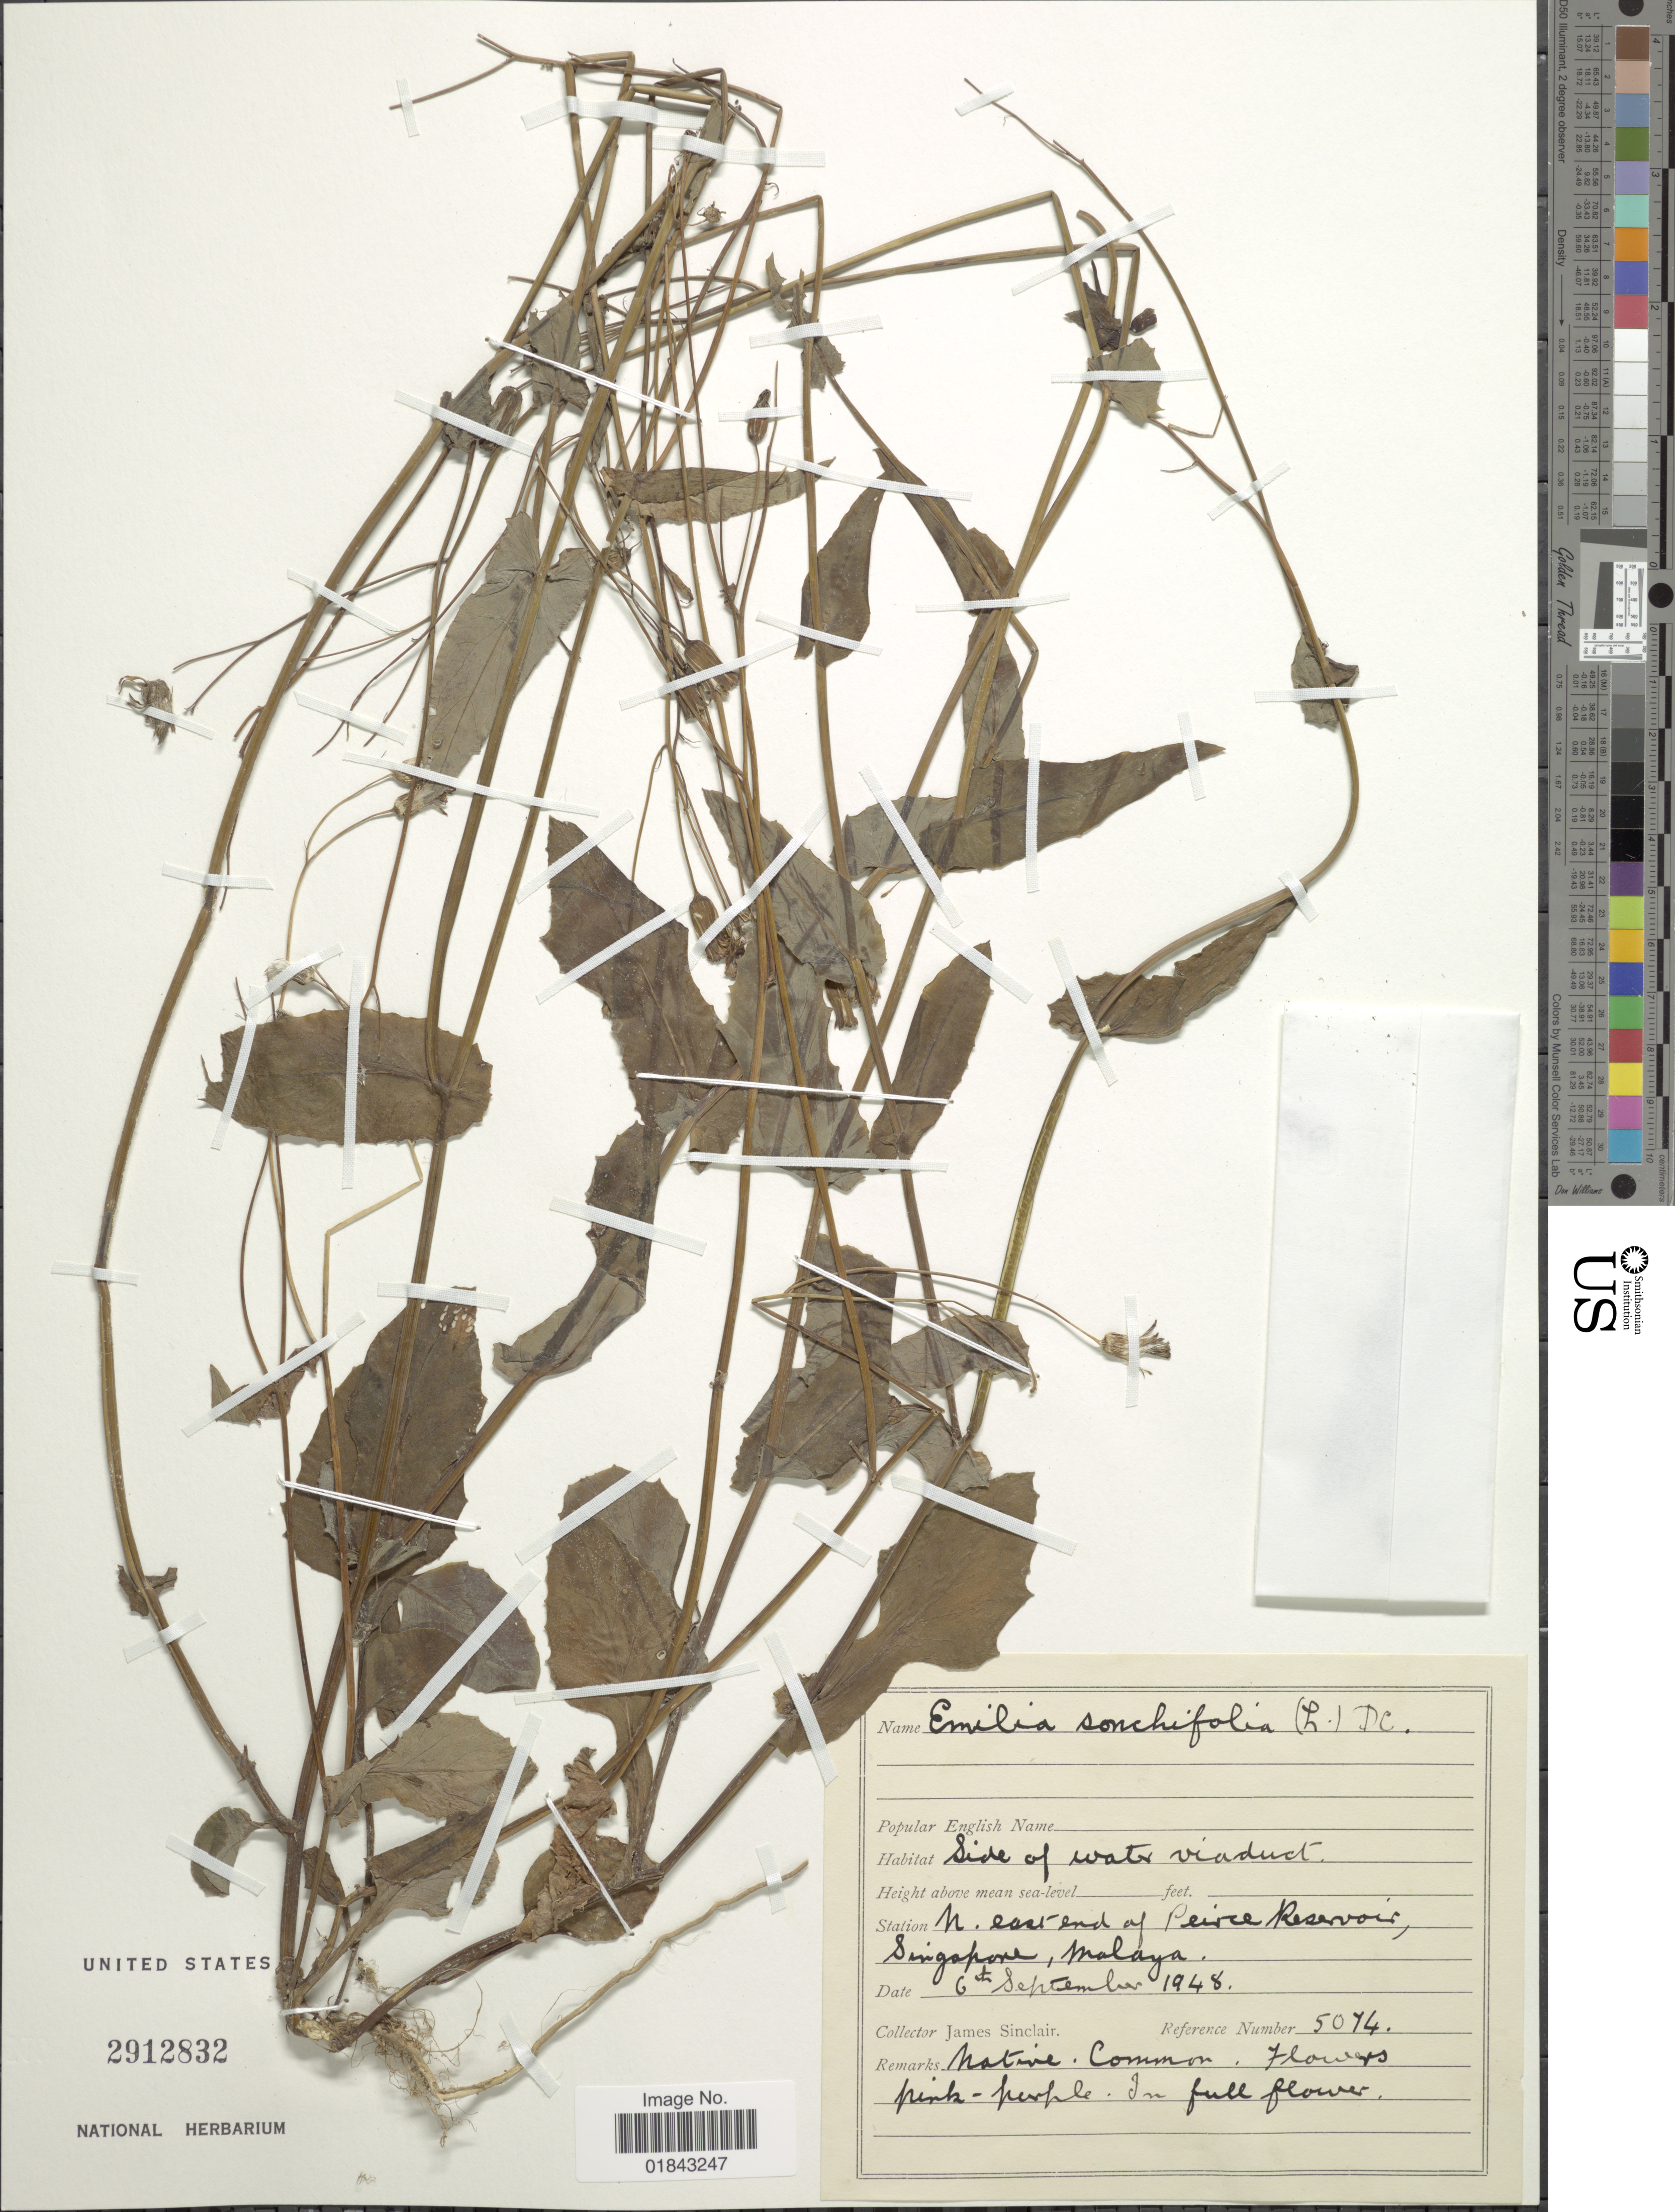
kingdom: Plantae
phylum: Tracheophyta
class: Magnoliopsida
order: Asterales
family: Asteraceae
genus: Emilia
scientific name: Emilia sonchifolia var. sonchifolia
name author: (L.) DC.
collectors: J. Sinclair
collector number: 5074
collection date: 1948-09-06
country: Singapore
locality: N. east end of Pierce Reservoir, Malaya.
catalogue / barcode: US 2912832